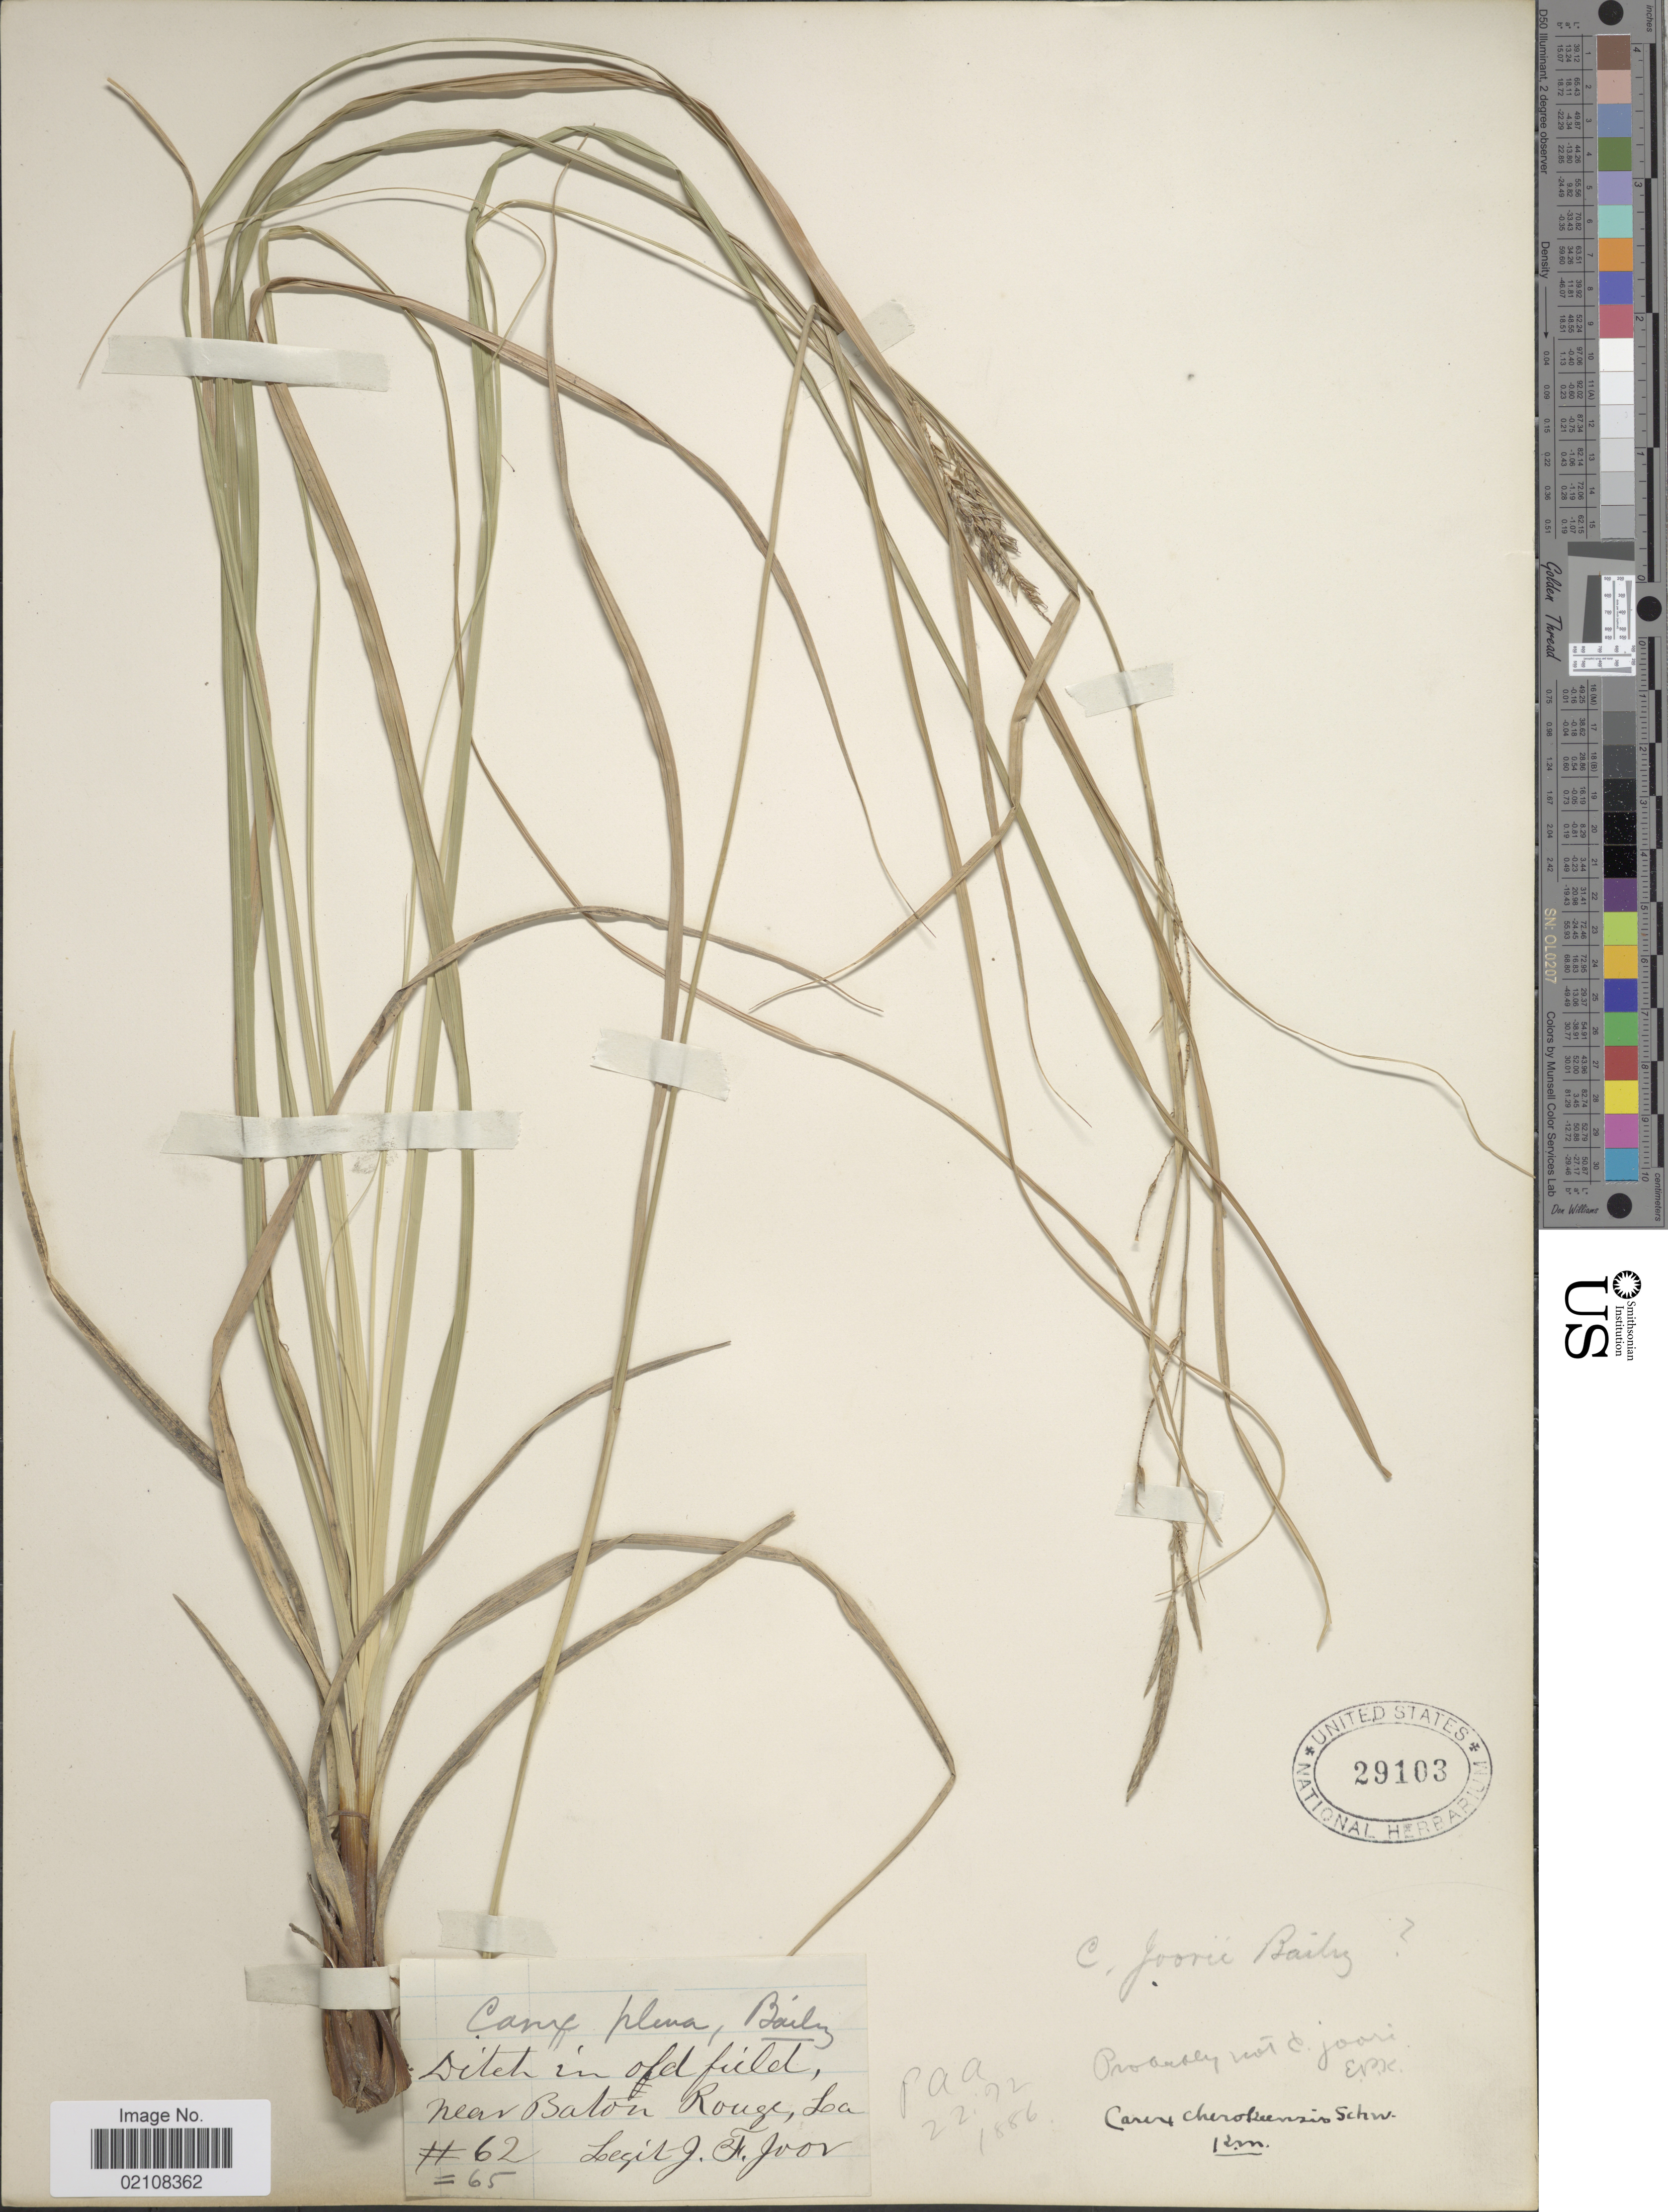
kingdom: Plantae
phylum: Tracheophyta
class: Liliopsida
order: Poales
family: Cyperaceae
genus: Carex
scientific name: Carex cherokeensis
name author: Schwein.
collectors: J. F. Joor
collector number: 62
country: United States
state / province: Louisiana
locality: Ditch in old field, near Baton Rouge, La.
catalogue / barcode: US 29103